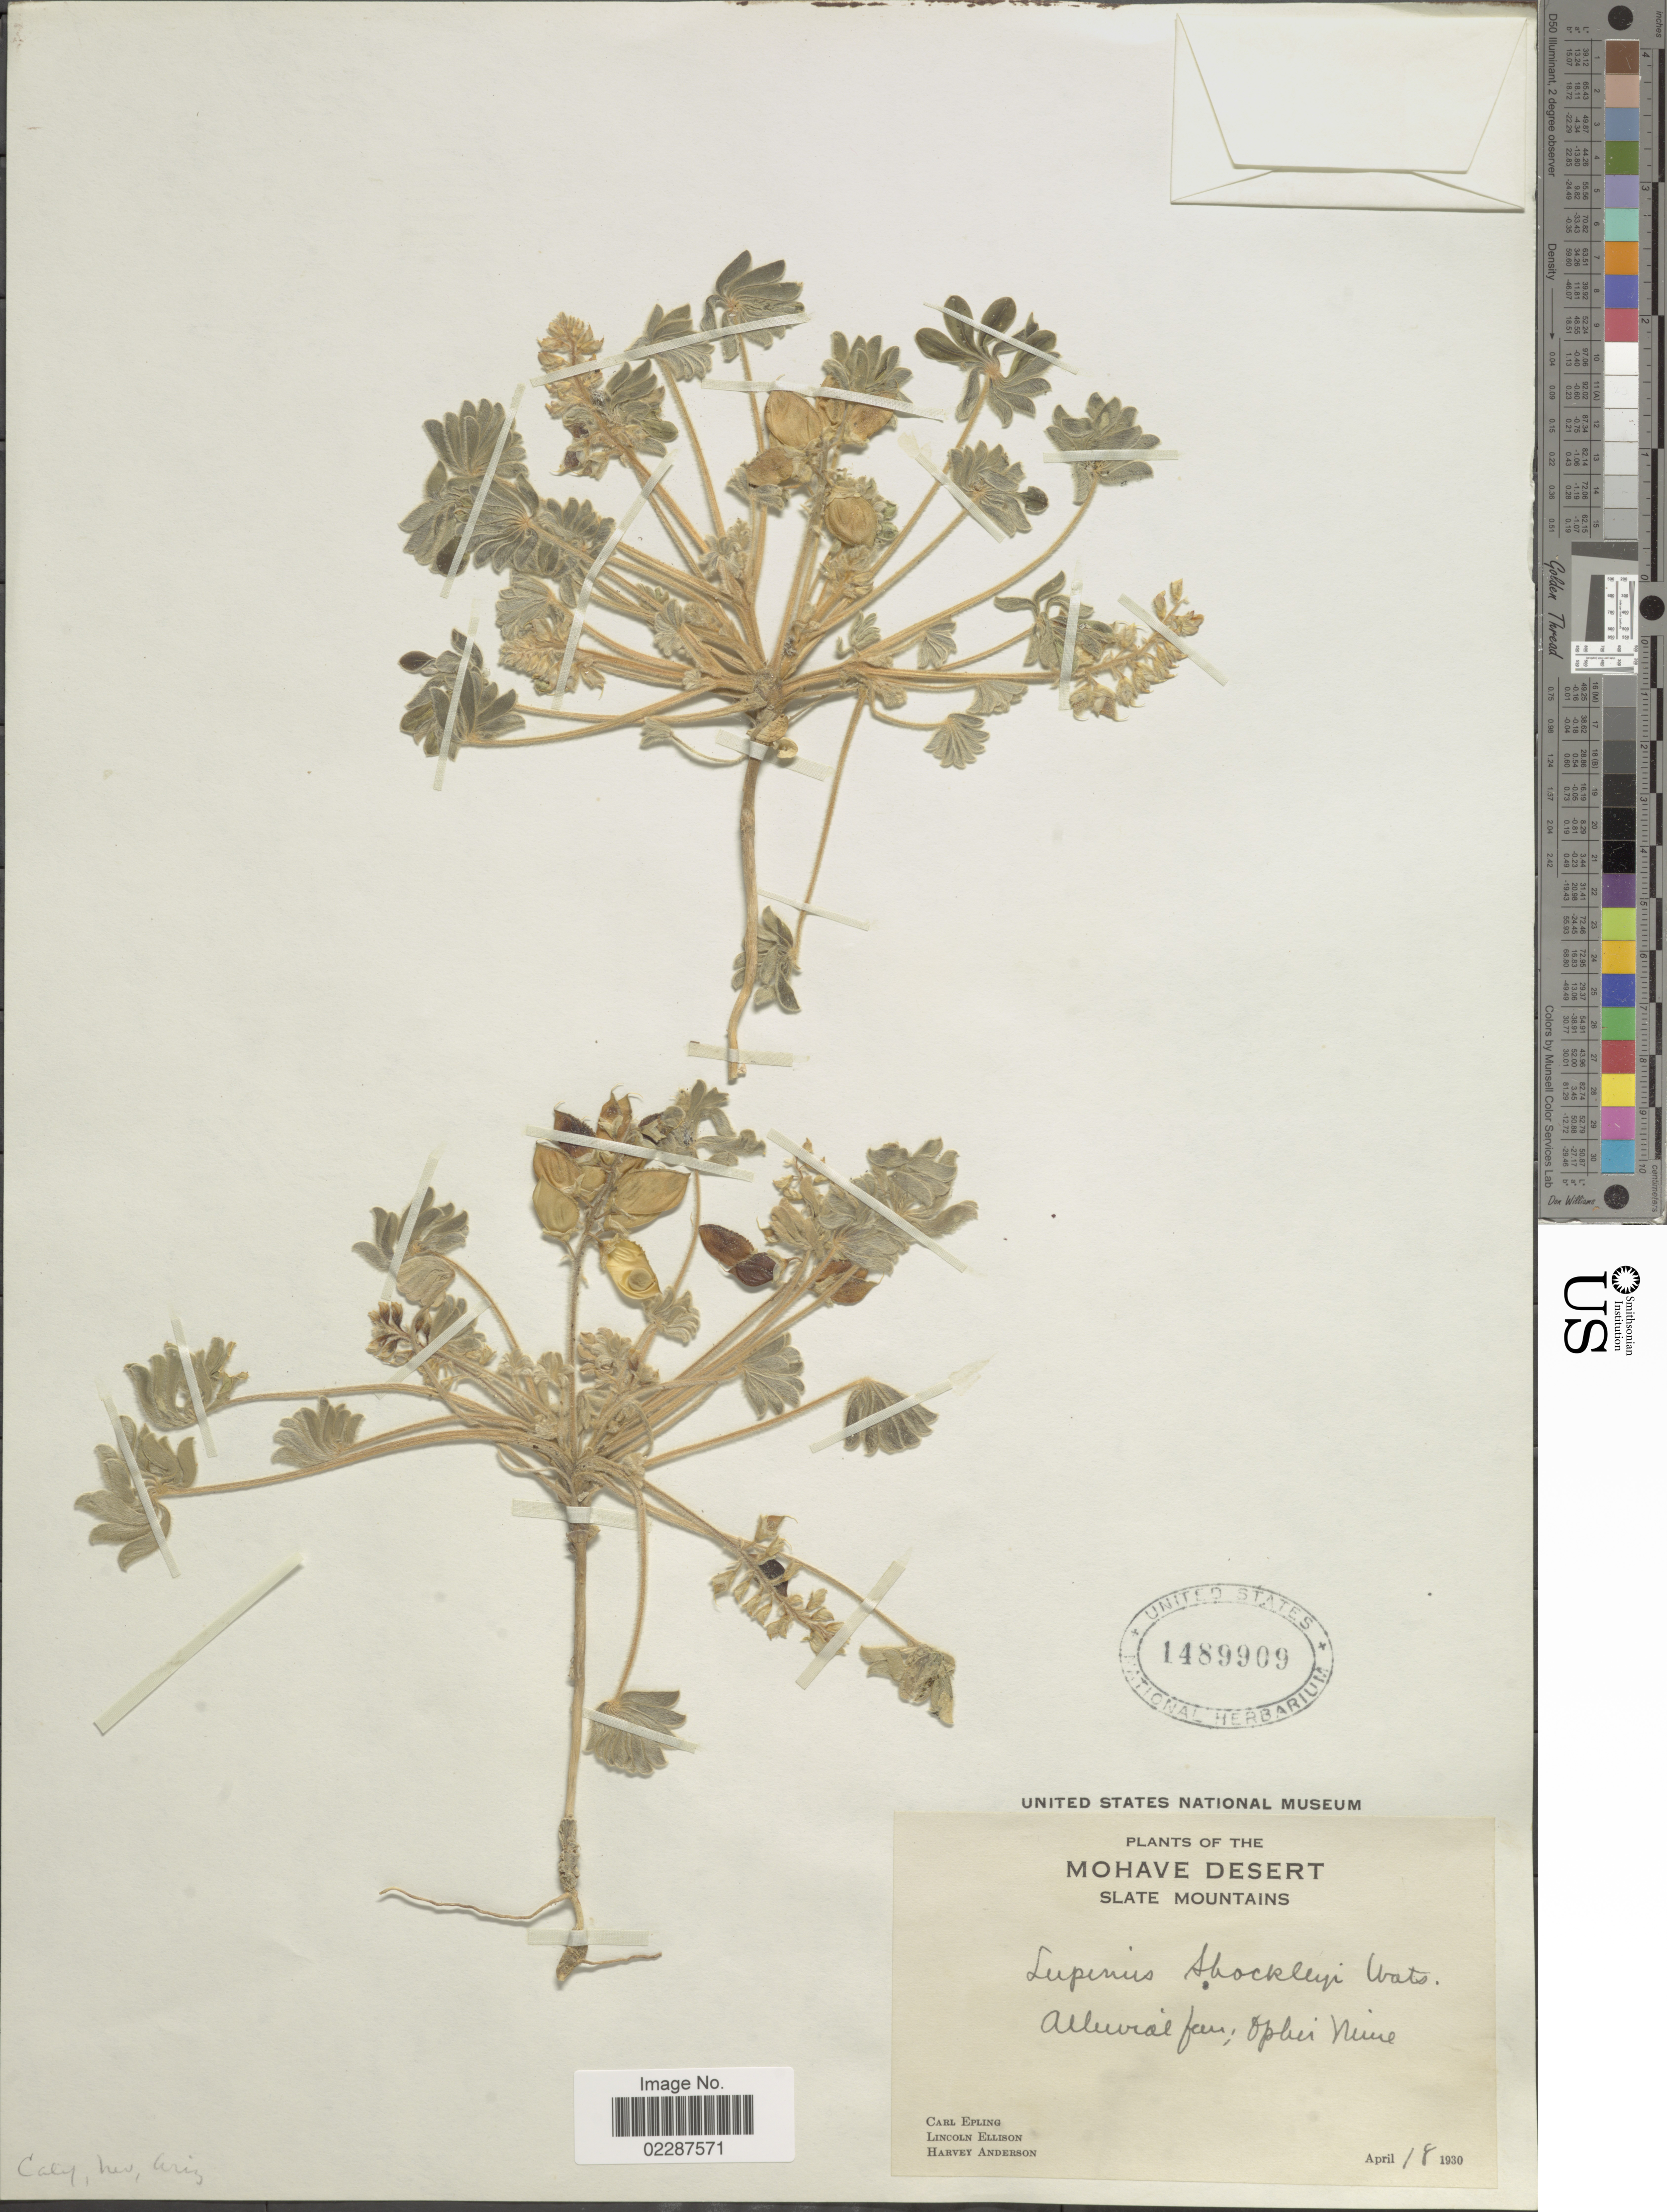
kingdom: Plantae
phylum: Tracheophyta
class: Magnoliopsida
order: Fabales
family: Fabaceae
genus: Lupinus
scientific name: Lupinus shockleyi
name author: S. Watson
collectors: C. C. Epling, L. Ellison & H. Anderson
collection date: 1930-04-18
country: United States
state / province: California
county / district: Kern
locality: Mohave Desert, Slate Mountains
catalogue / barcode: US 1489909